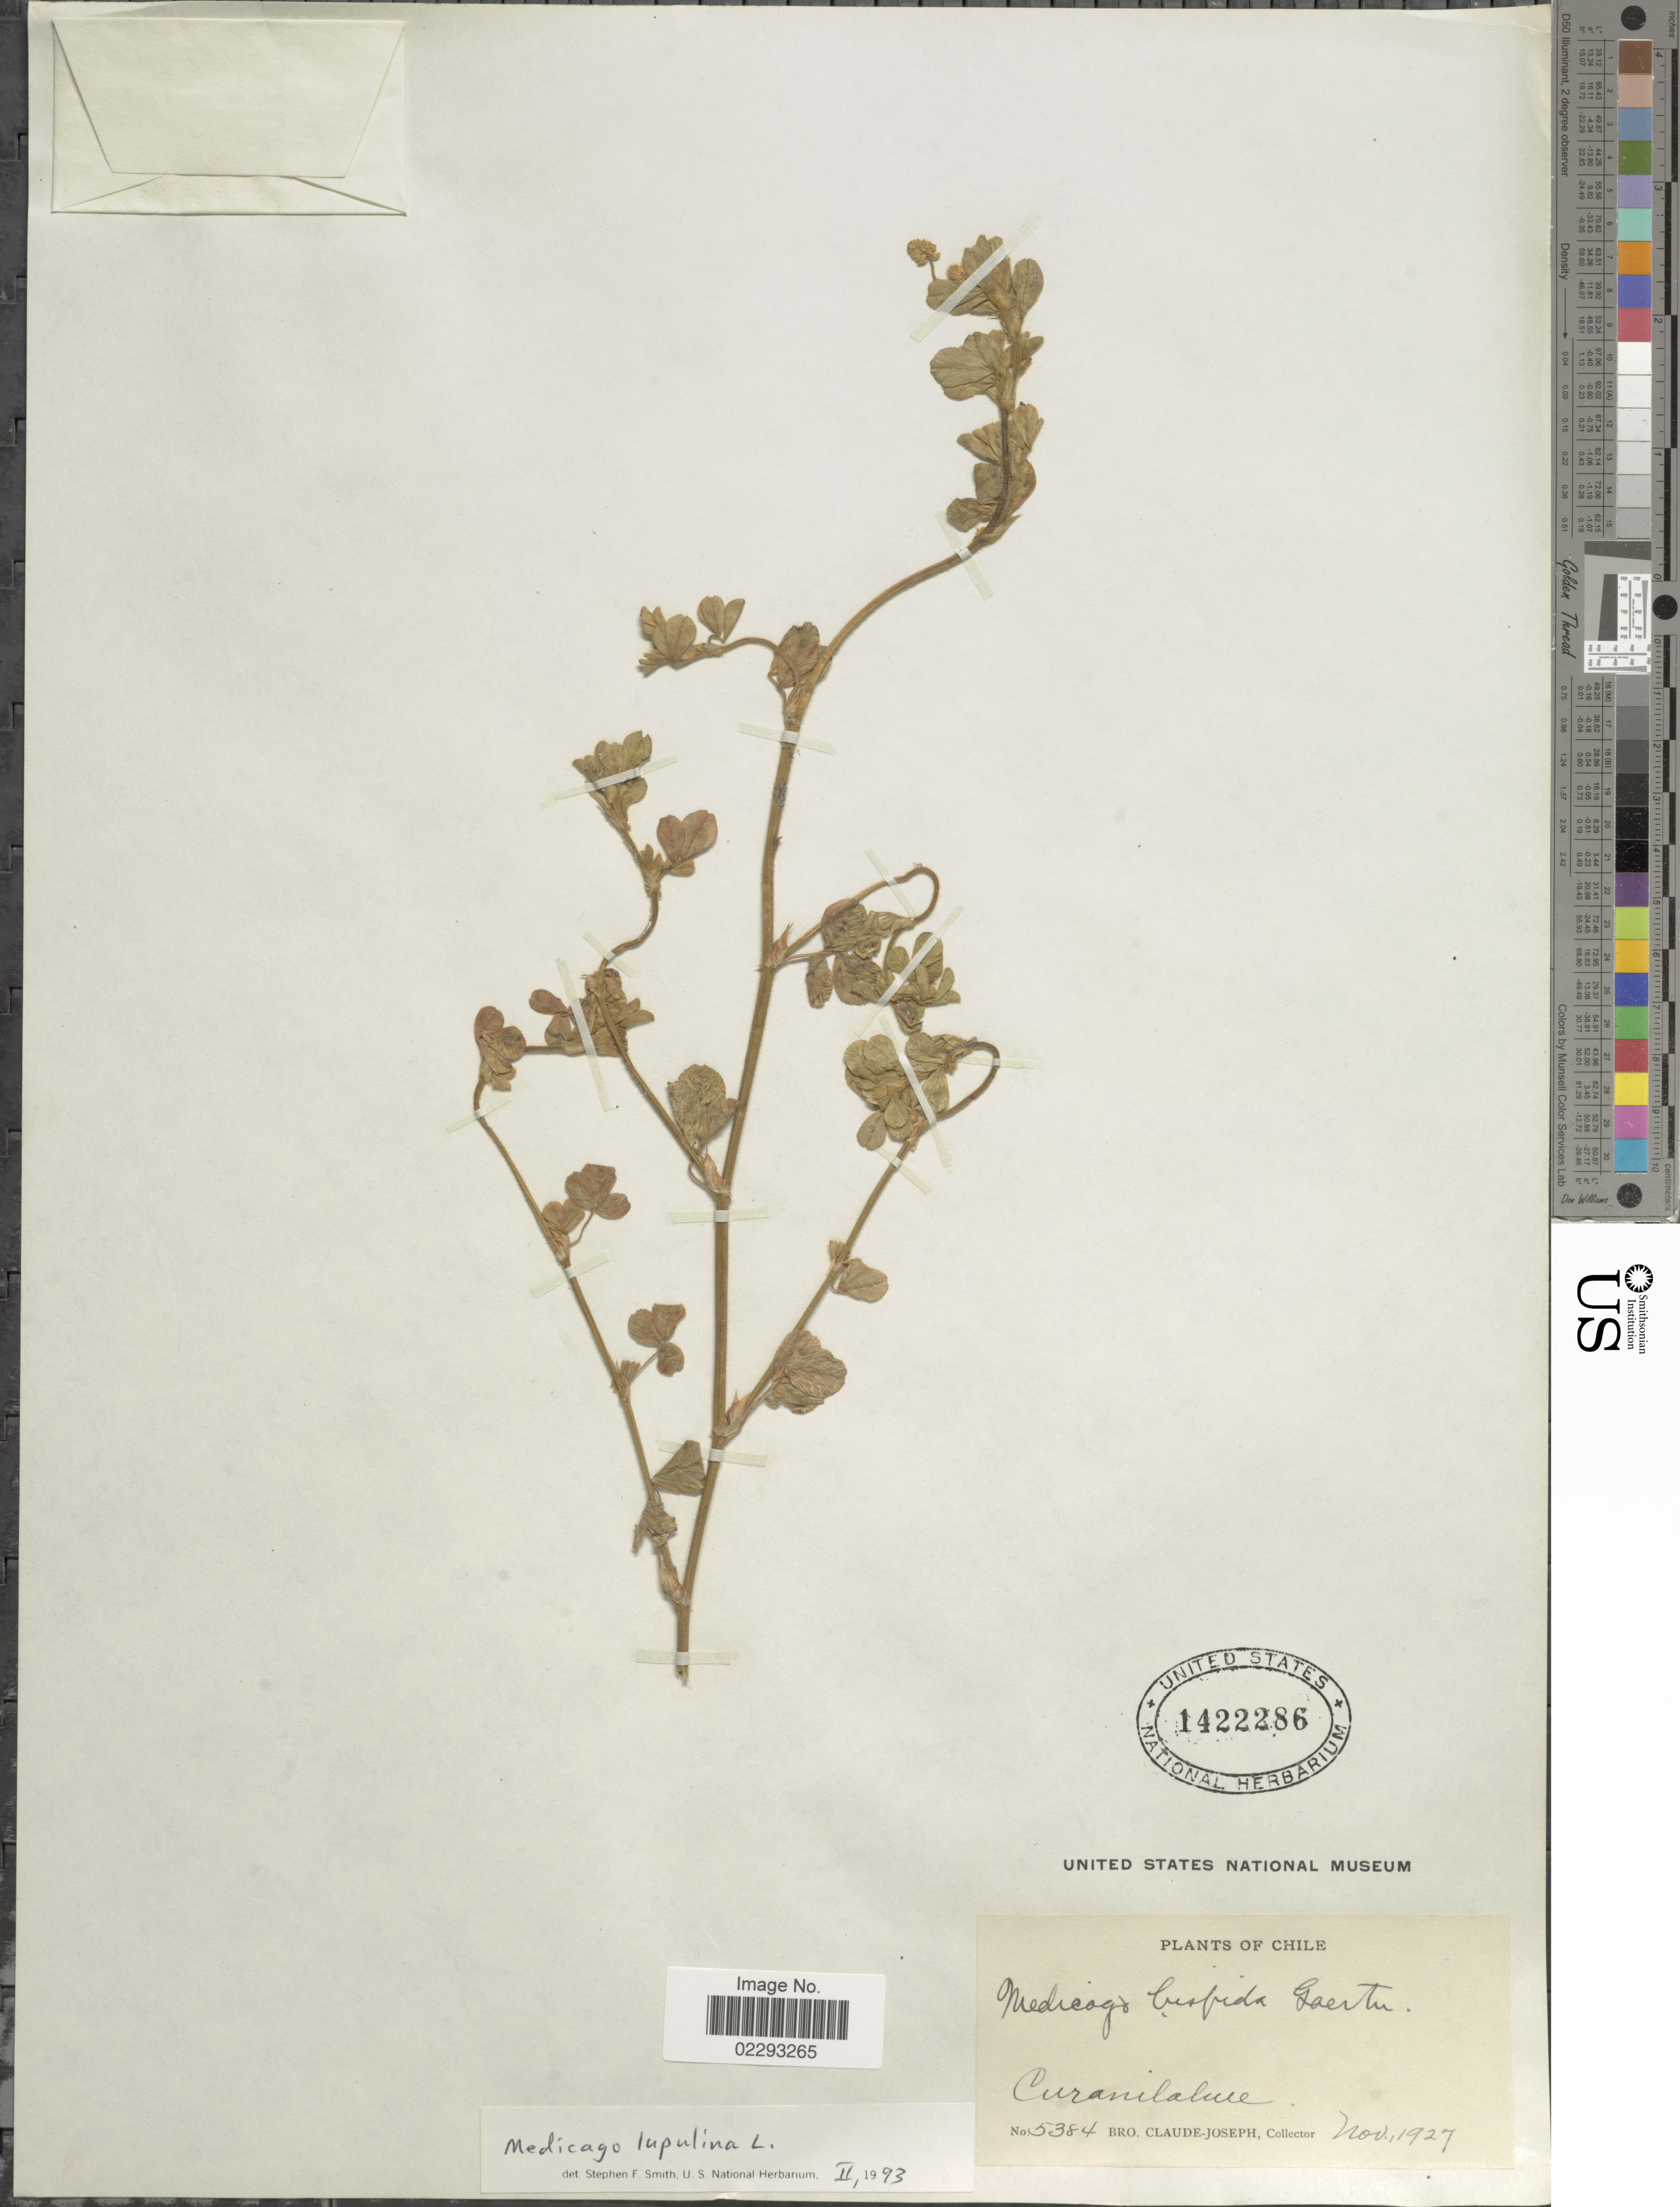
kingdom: Plantae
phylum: Tracheophyta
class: Magnoliopsida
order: Fabales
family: Fabaceae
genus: Medicago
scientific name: Medicago lupulina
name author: L.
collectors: Bro. Claude-Joseph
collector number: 5384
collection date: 1927-11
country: Chile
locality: Curanilahue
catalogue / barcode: US 1422286